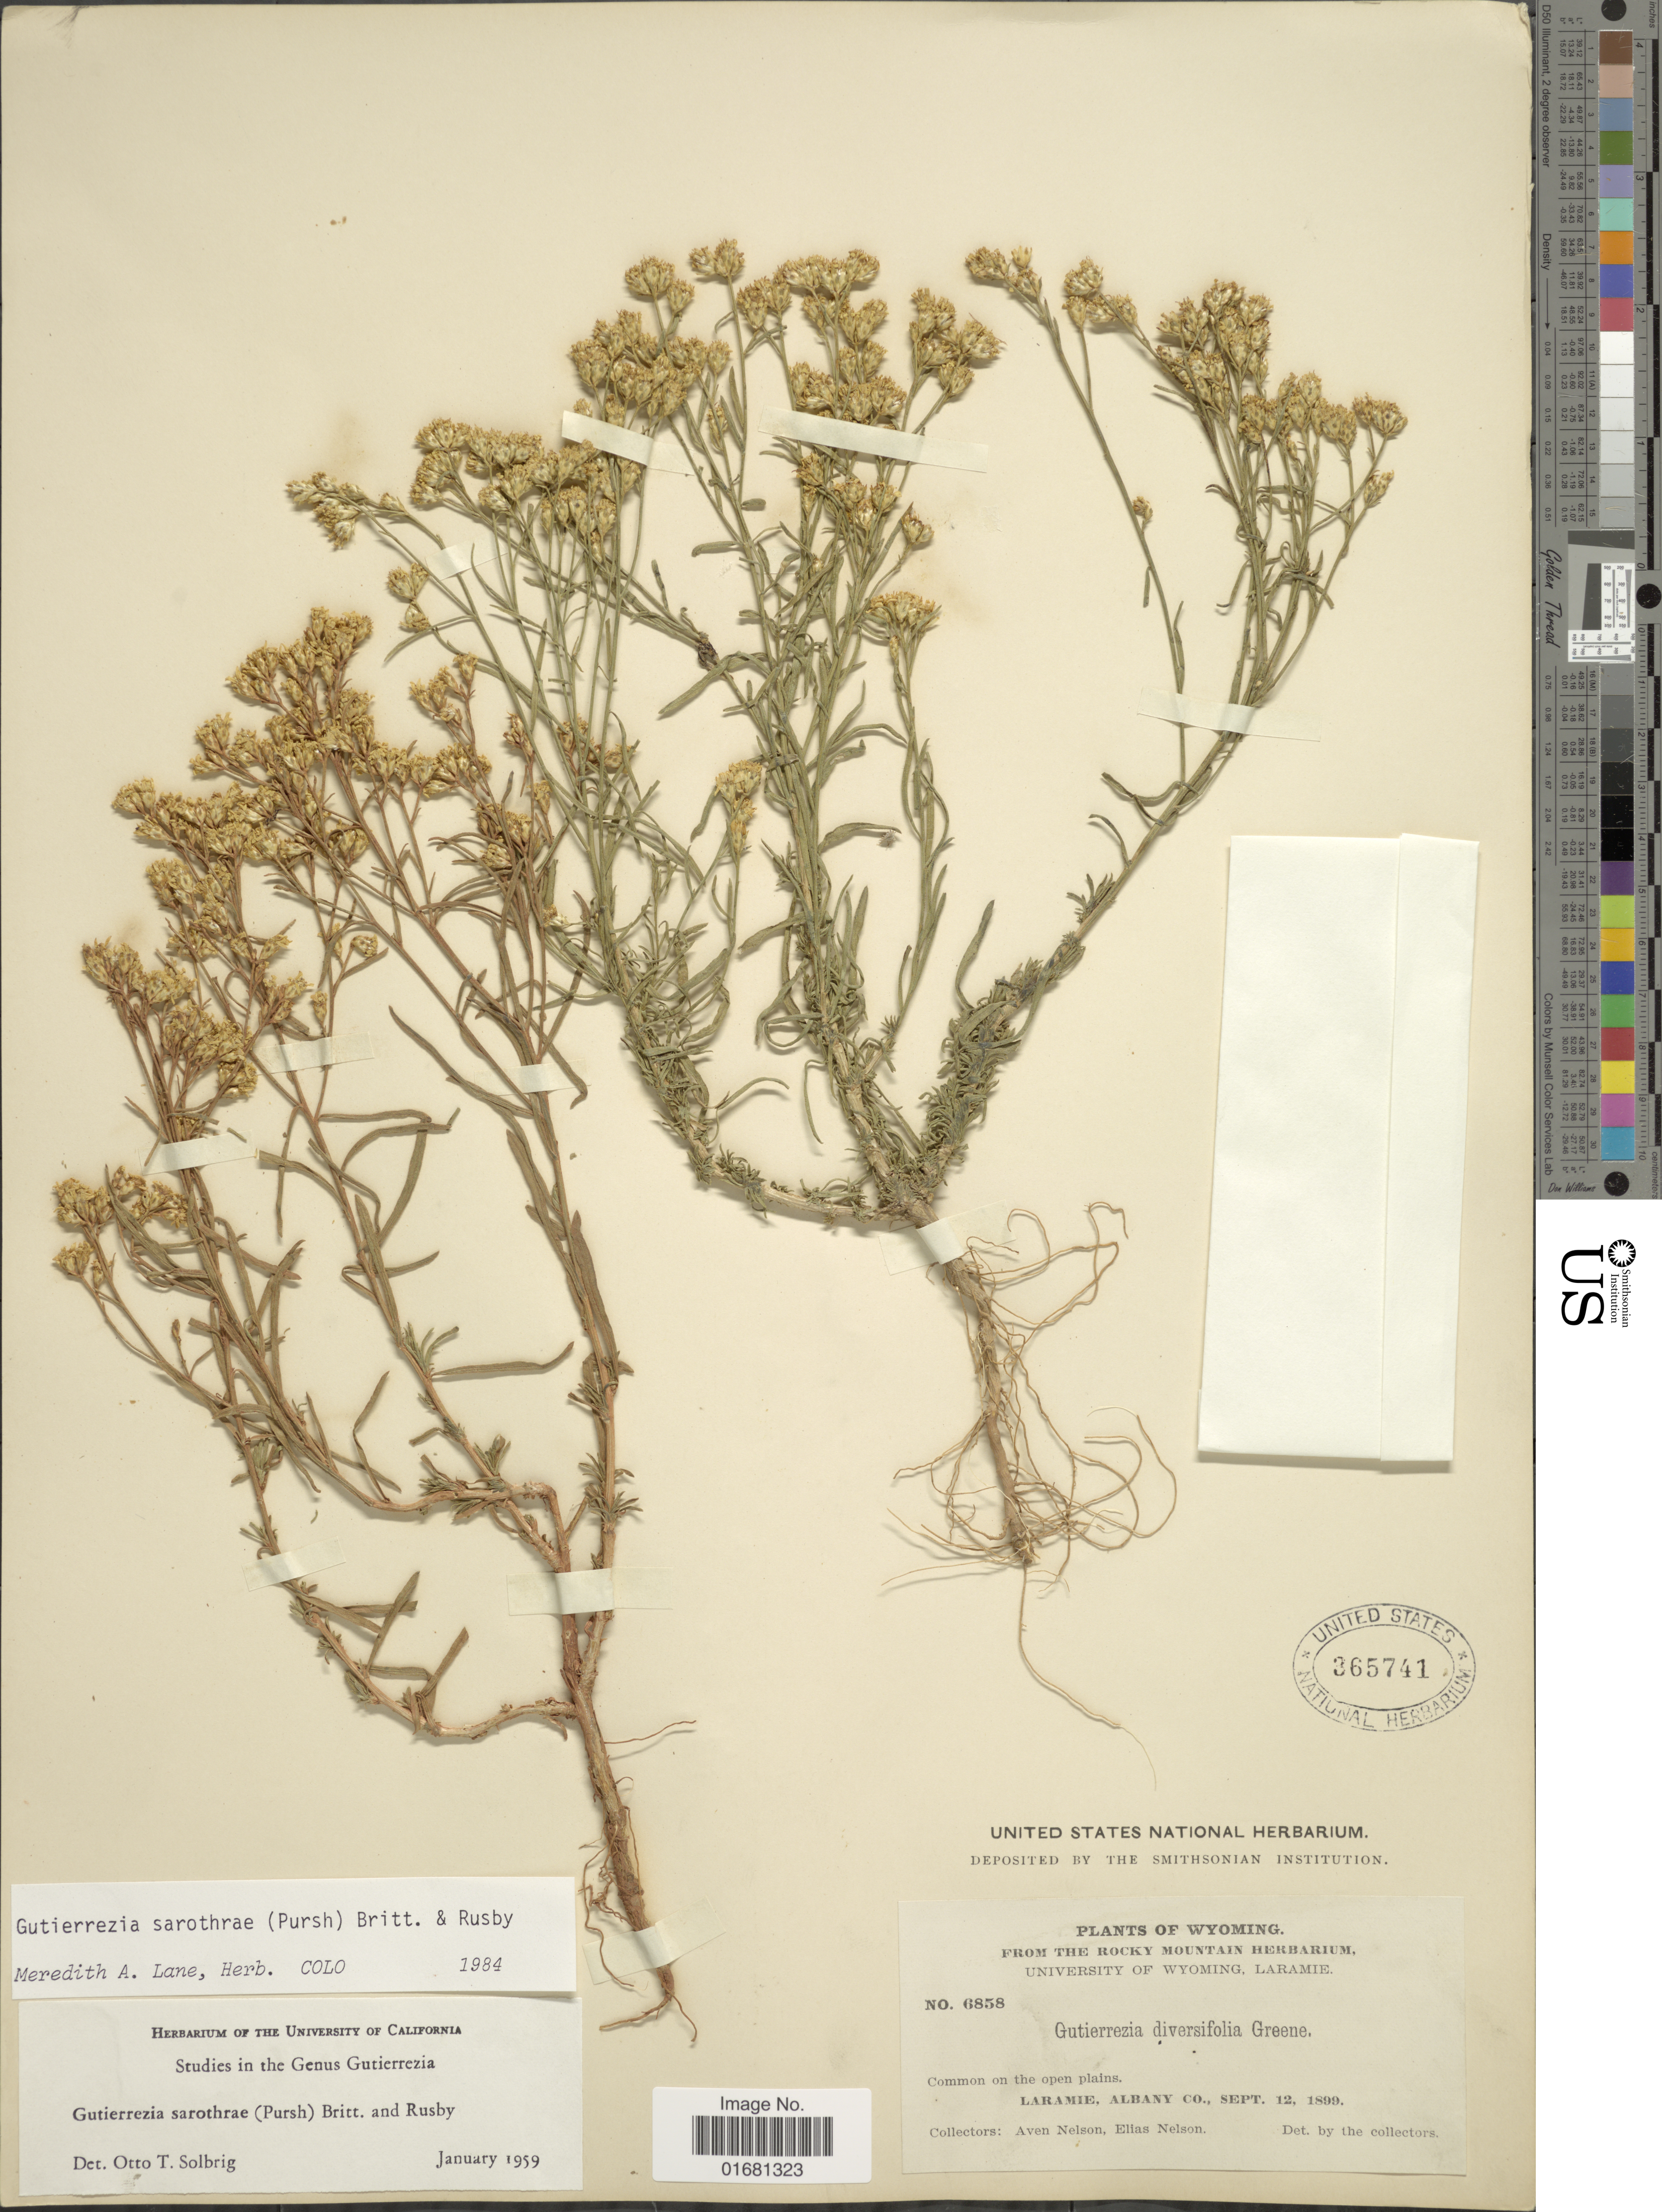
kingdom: Plantae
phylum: Tracheophyta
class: Magnoliopsida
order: Asterales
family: Asteraceae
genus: Gutierrezia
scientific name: Gutierrezia sarothrae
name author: (Pursh) Britton & Rusby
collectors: A. Nelson & E. Nelson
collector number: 6858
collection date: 1899-09-12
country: United States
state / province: Wyoming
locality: Laramie, Albany Co.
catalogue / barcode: US 365741